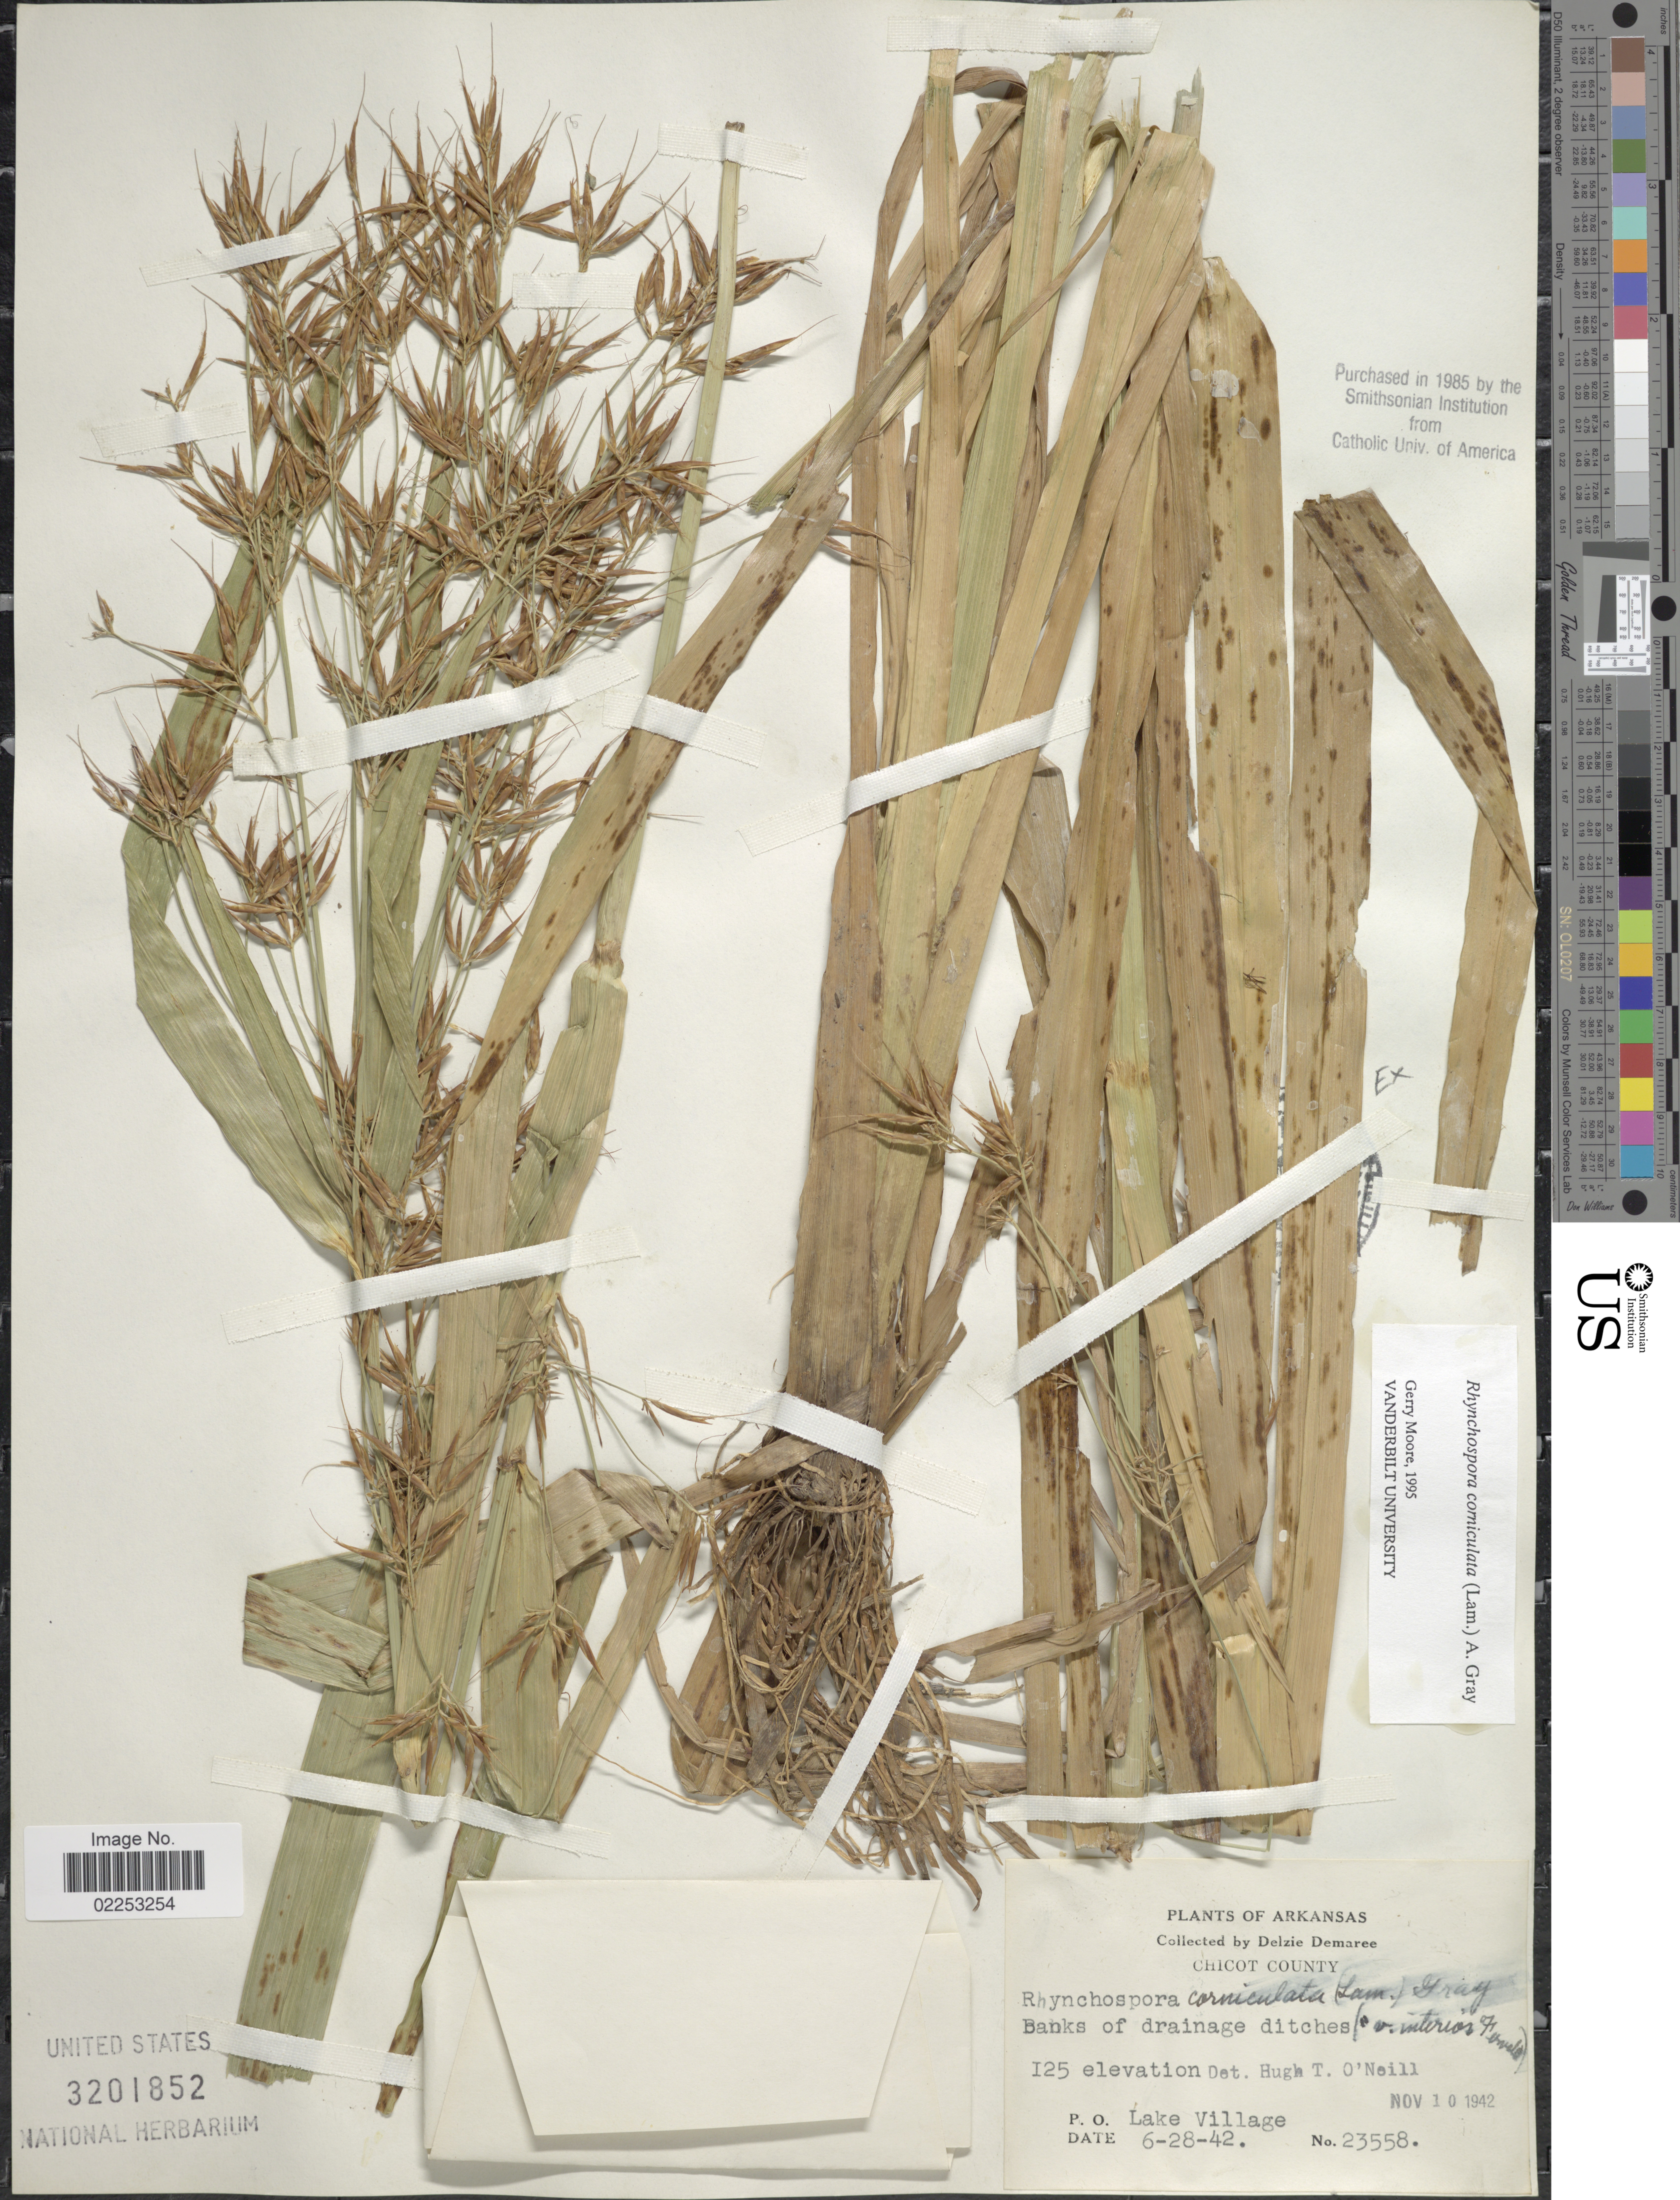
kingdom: Plantae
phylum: Tracheophyta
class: Liliopsida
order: Poales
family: Cyperaceae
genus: Rhynchospora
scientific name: Rhynchospora corniculata var. interior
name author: Fernald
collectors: D. Demaree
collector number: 23558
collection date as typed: Transcribed d/m/y: 28/6/42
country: United States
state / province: Arkansas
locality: Chicot County. Banks of drainage ditches. P. O. Lake Village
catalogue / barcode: US 3201852